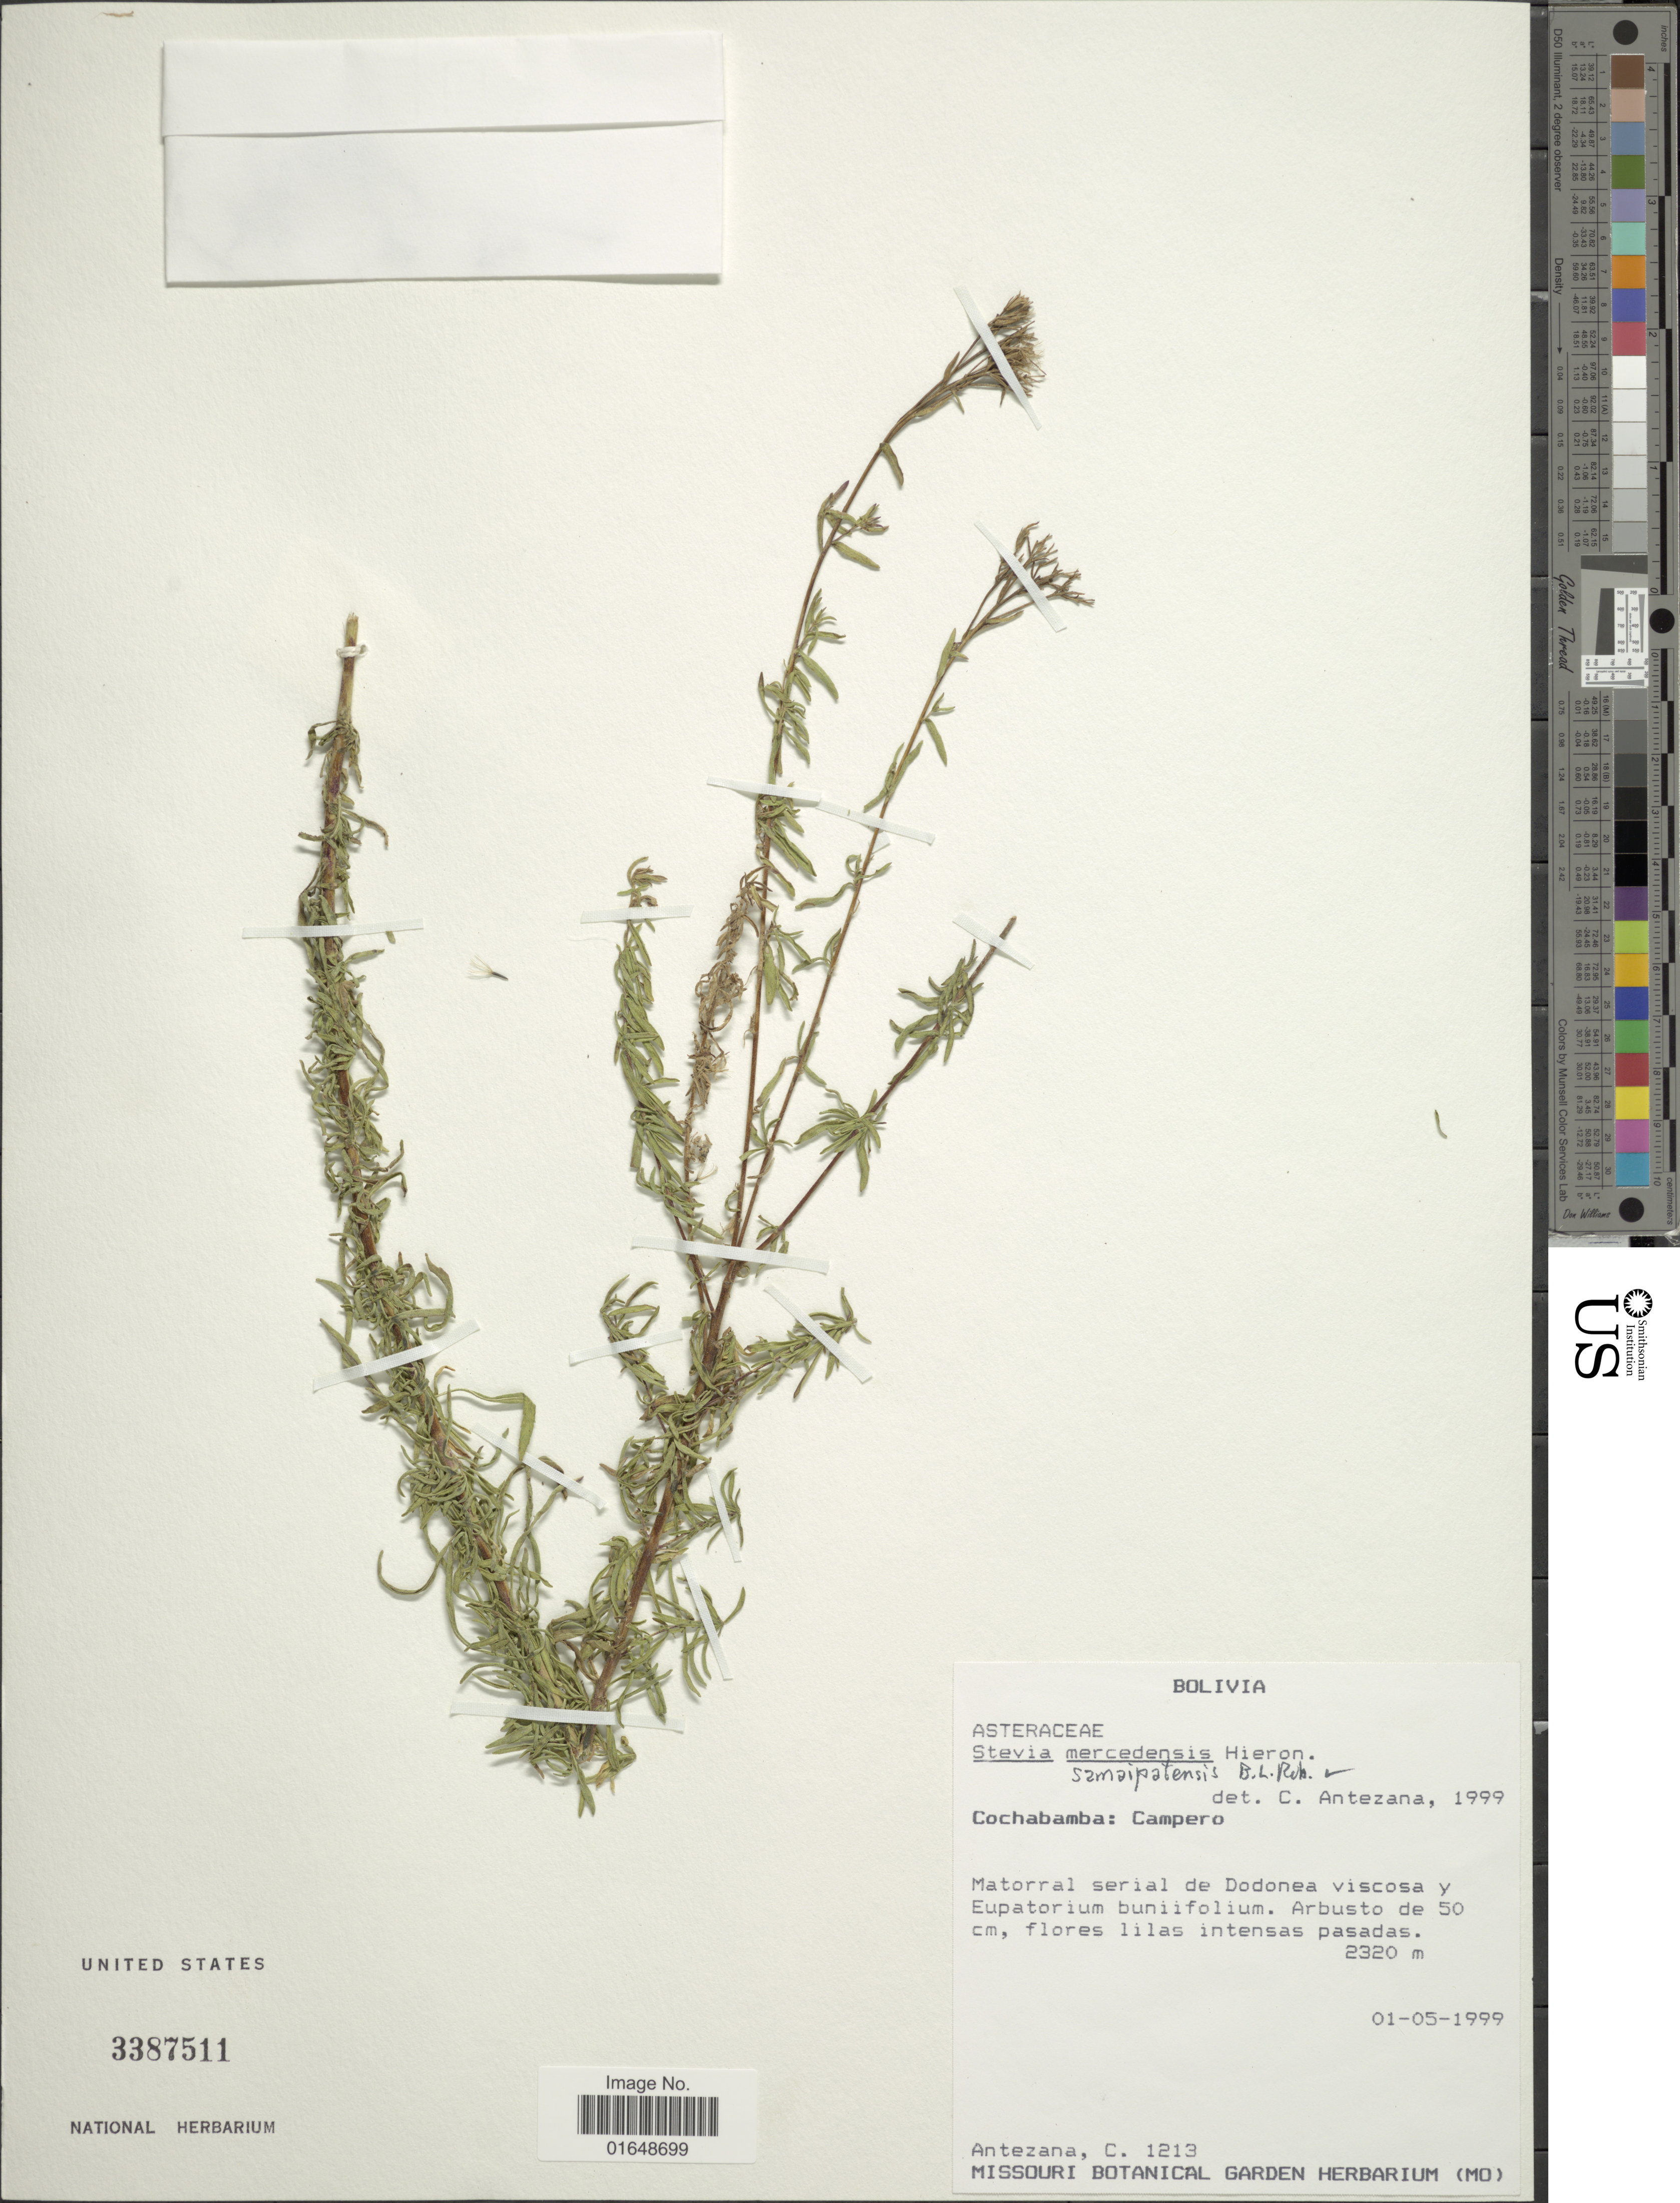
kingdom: Plantae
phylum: Tracheophyta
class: Magnoliopsida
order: Asterales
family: Asteraceae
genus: Stevia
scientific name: Stevia samaipatensis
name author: B.L. Rob.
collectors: C. Antezana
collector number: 1213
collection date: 1999-05-01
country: Bolivia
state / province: Cochabamba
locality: Cochabamba: Campero. Matorral serial de Dodonea viscosa y Eupatorium buniifolium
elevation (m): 2320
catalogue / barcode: US 3387511